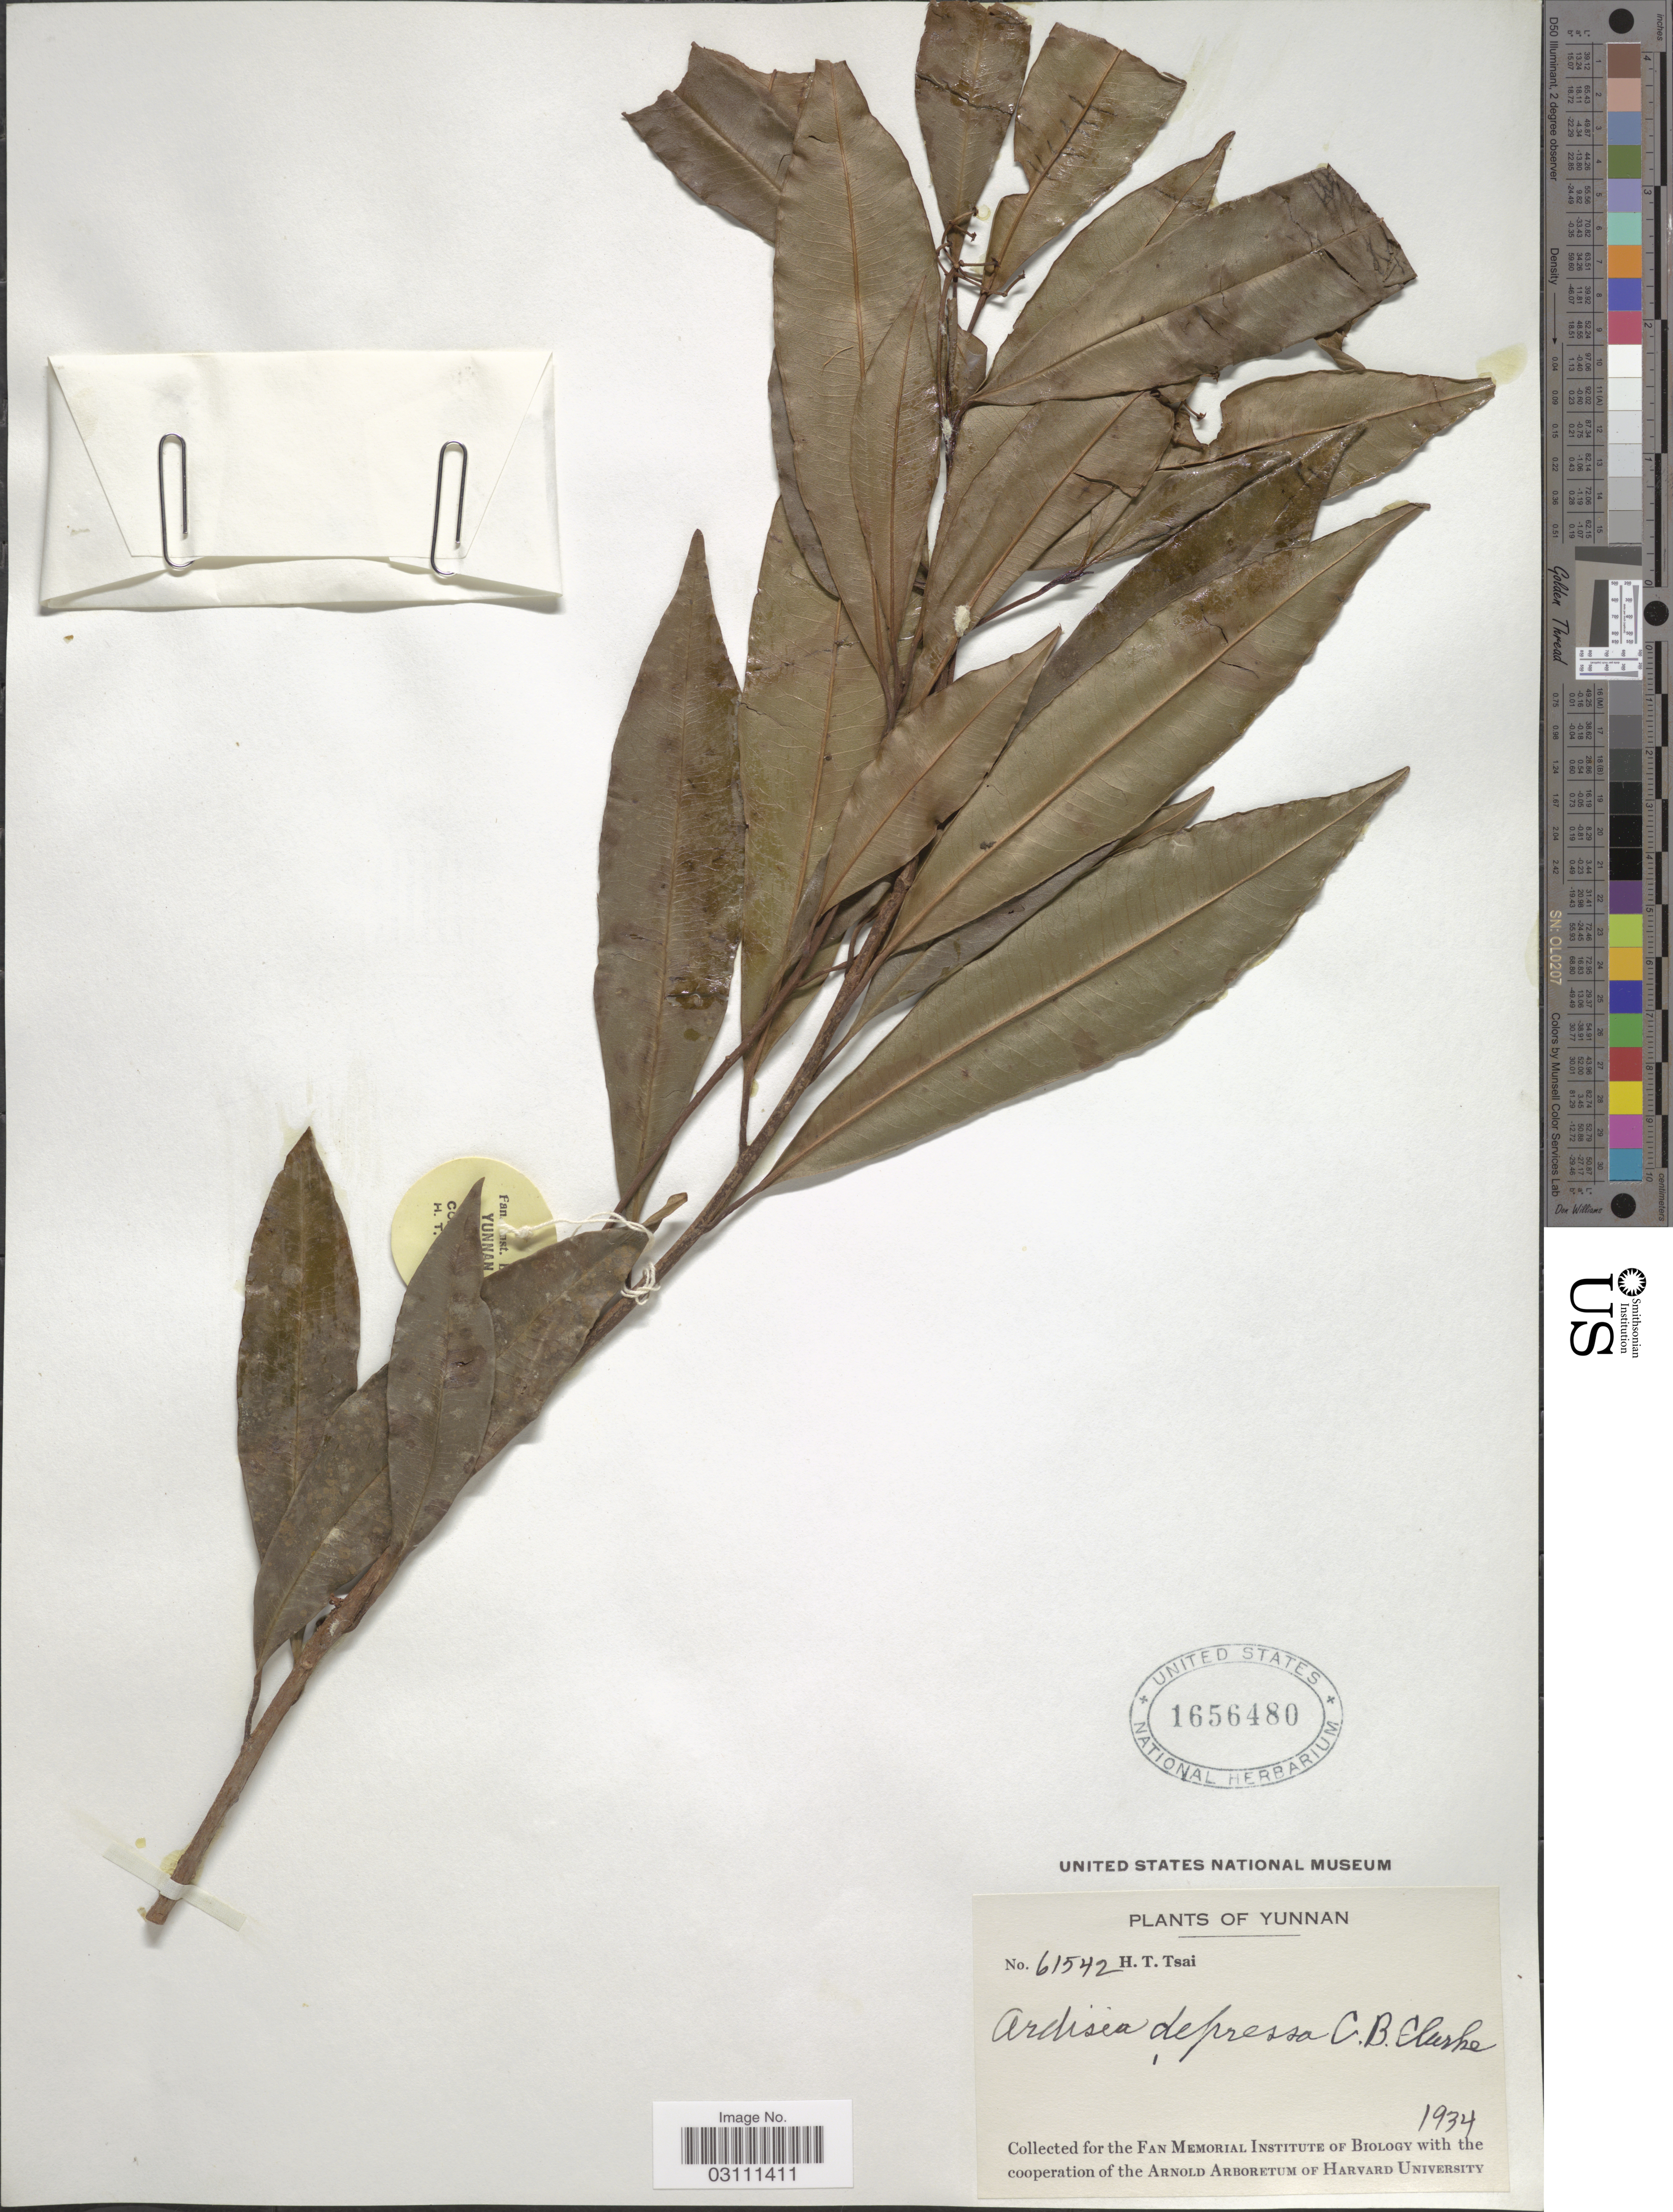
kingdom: Plantae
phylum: Tracheophyta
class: Magnoliopsida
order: Ericales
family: Primulaceae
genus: Ardisia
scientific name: Ardisia depressa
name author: C.B. Clarke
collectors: H. Tsai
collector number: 61542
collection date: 1934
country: China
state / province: Yunnan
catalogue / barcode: US 1656480